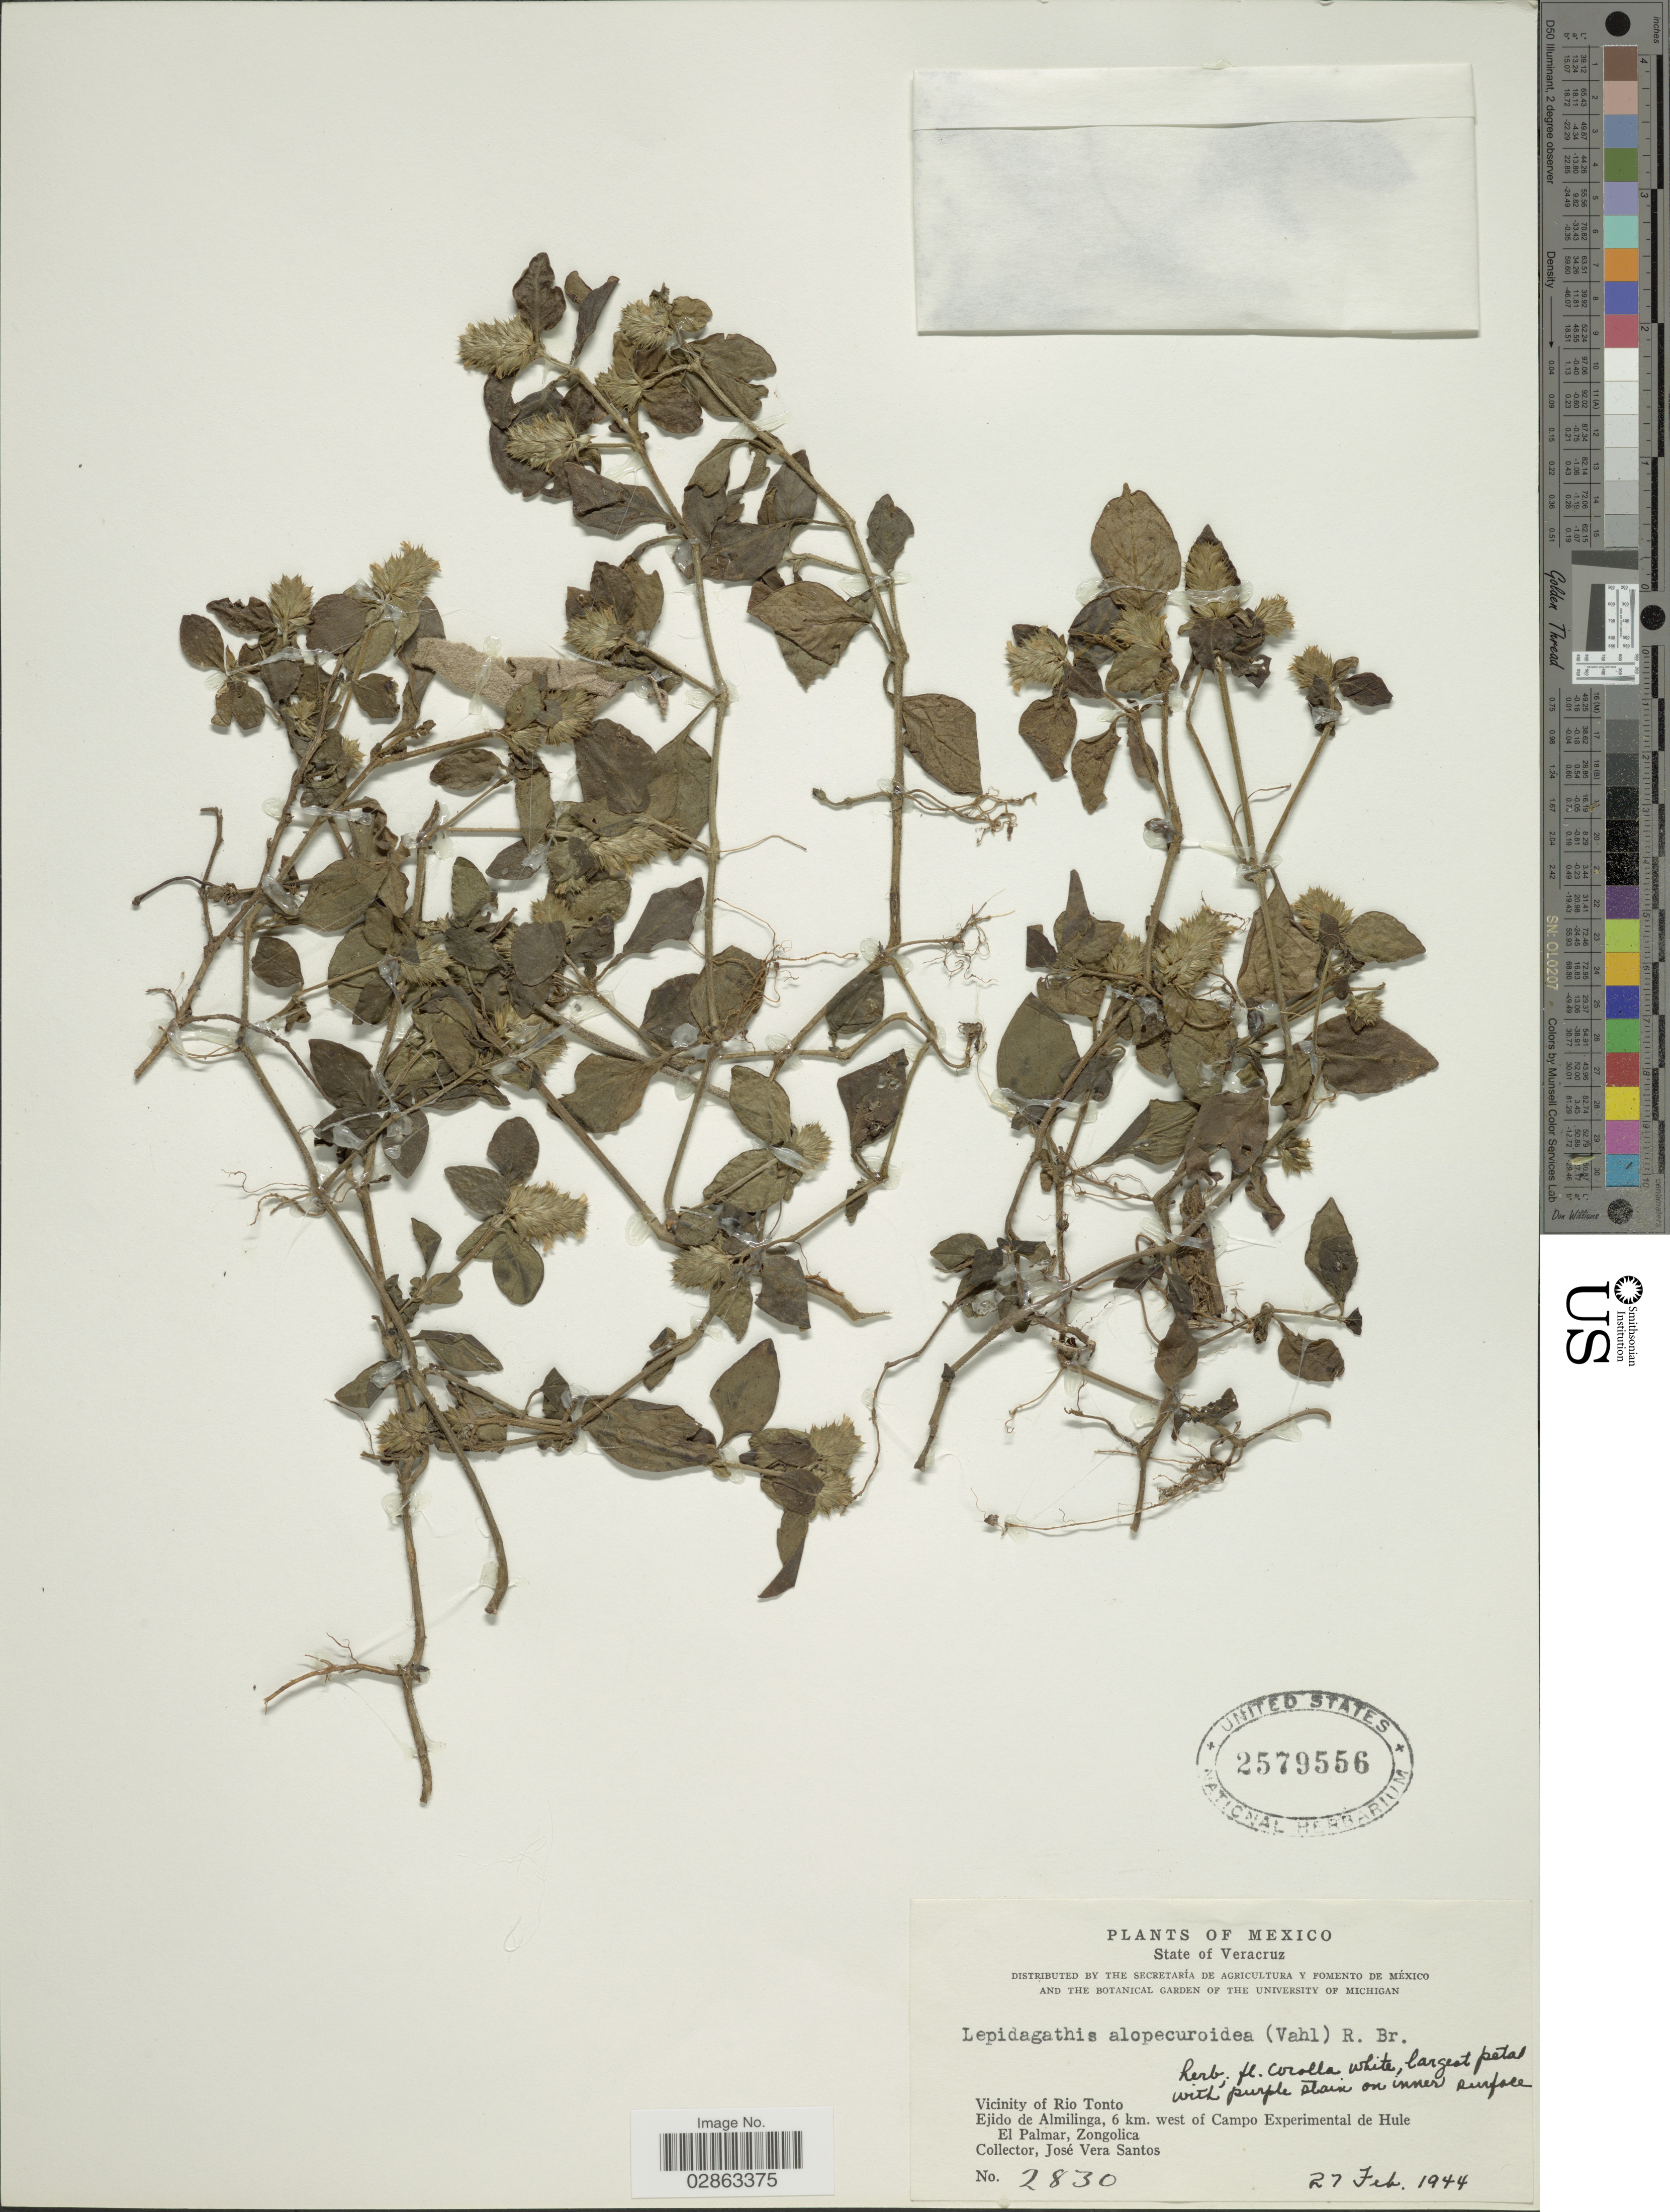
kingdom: Plantae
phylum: Tracheophyta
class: Magnoliopsida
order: Lamiales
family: Acanthaceae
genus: Teliostachya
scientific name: Teliostachya alopecuroidea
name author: (Vahl) Nees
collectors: J. Vera Santos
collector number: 2830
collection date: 1944-02-27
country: Mexico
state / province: Veracruz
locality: Veracruz. Vicinity of Rio Tonto. Ejido de Almilinga, 6 km. west of Campo Experimental de Hule. El Palmar, Zongolica.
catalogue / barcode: US 2579556